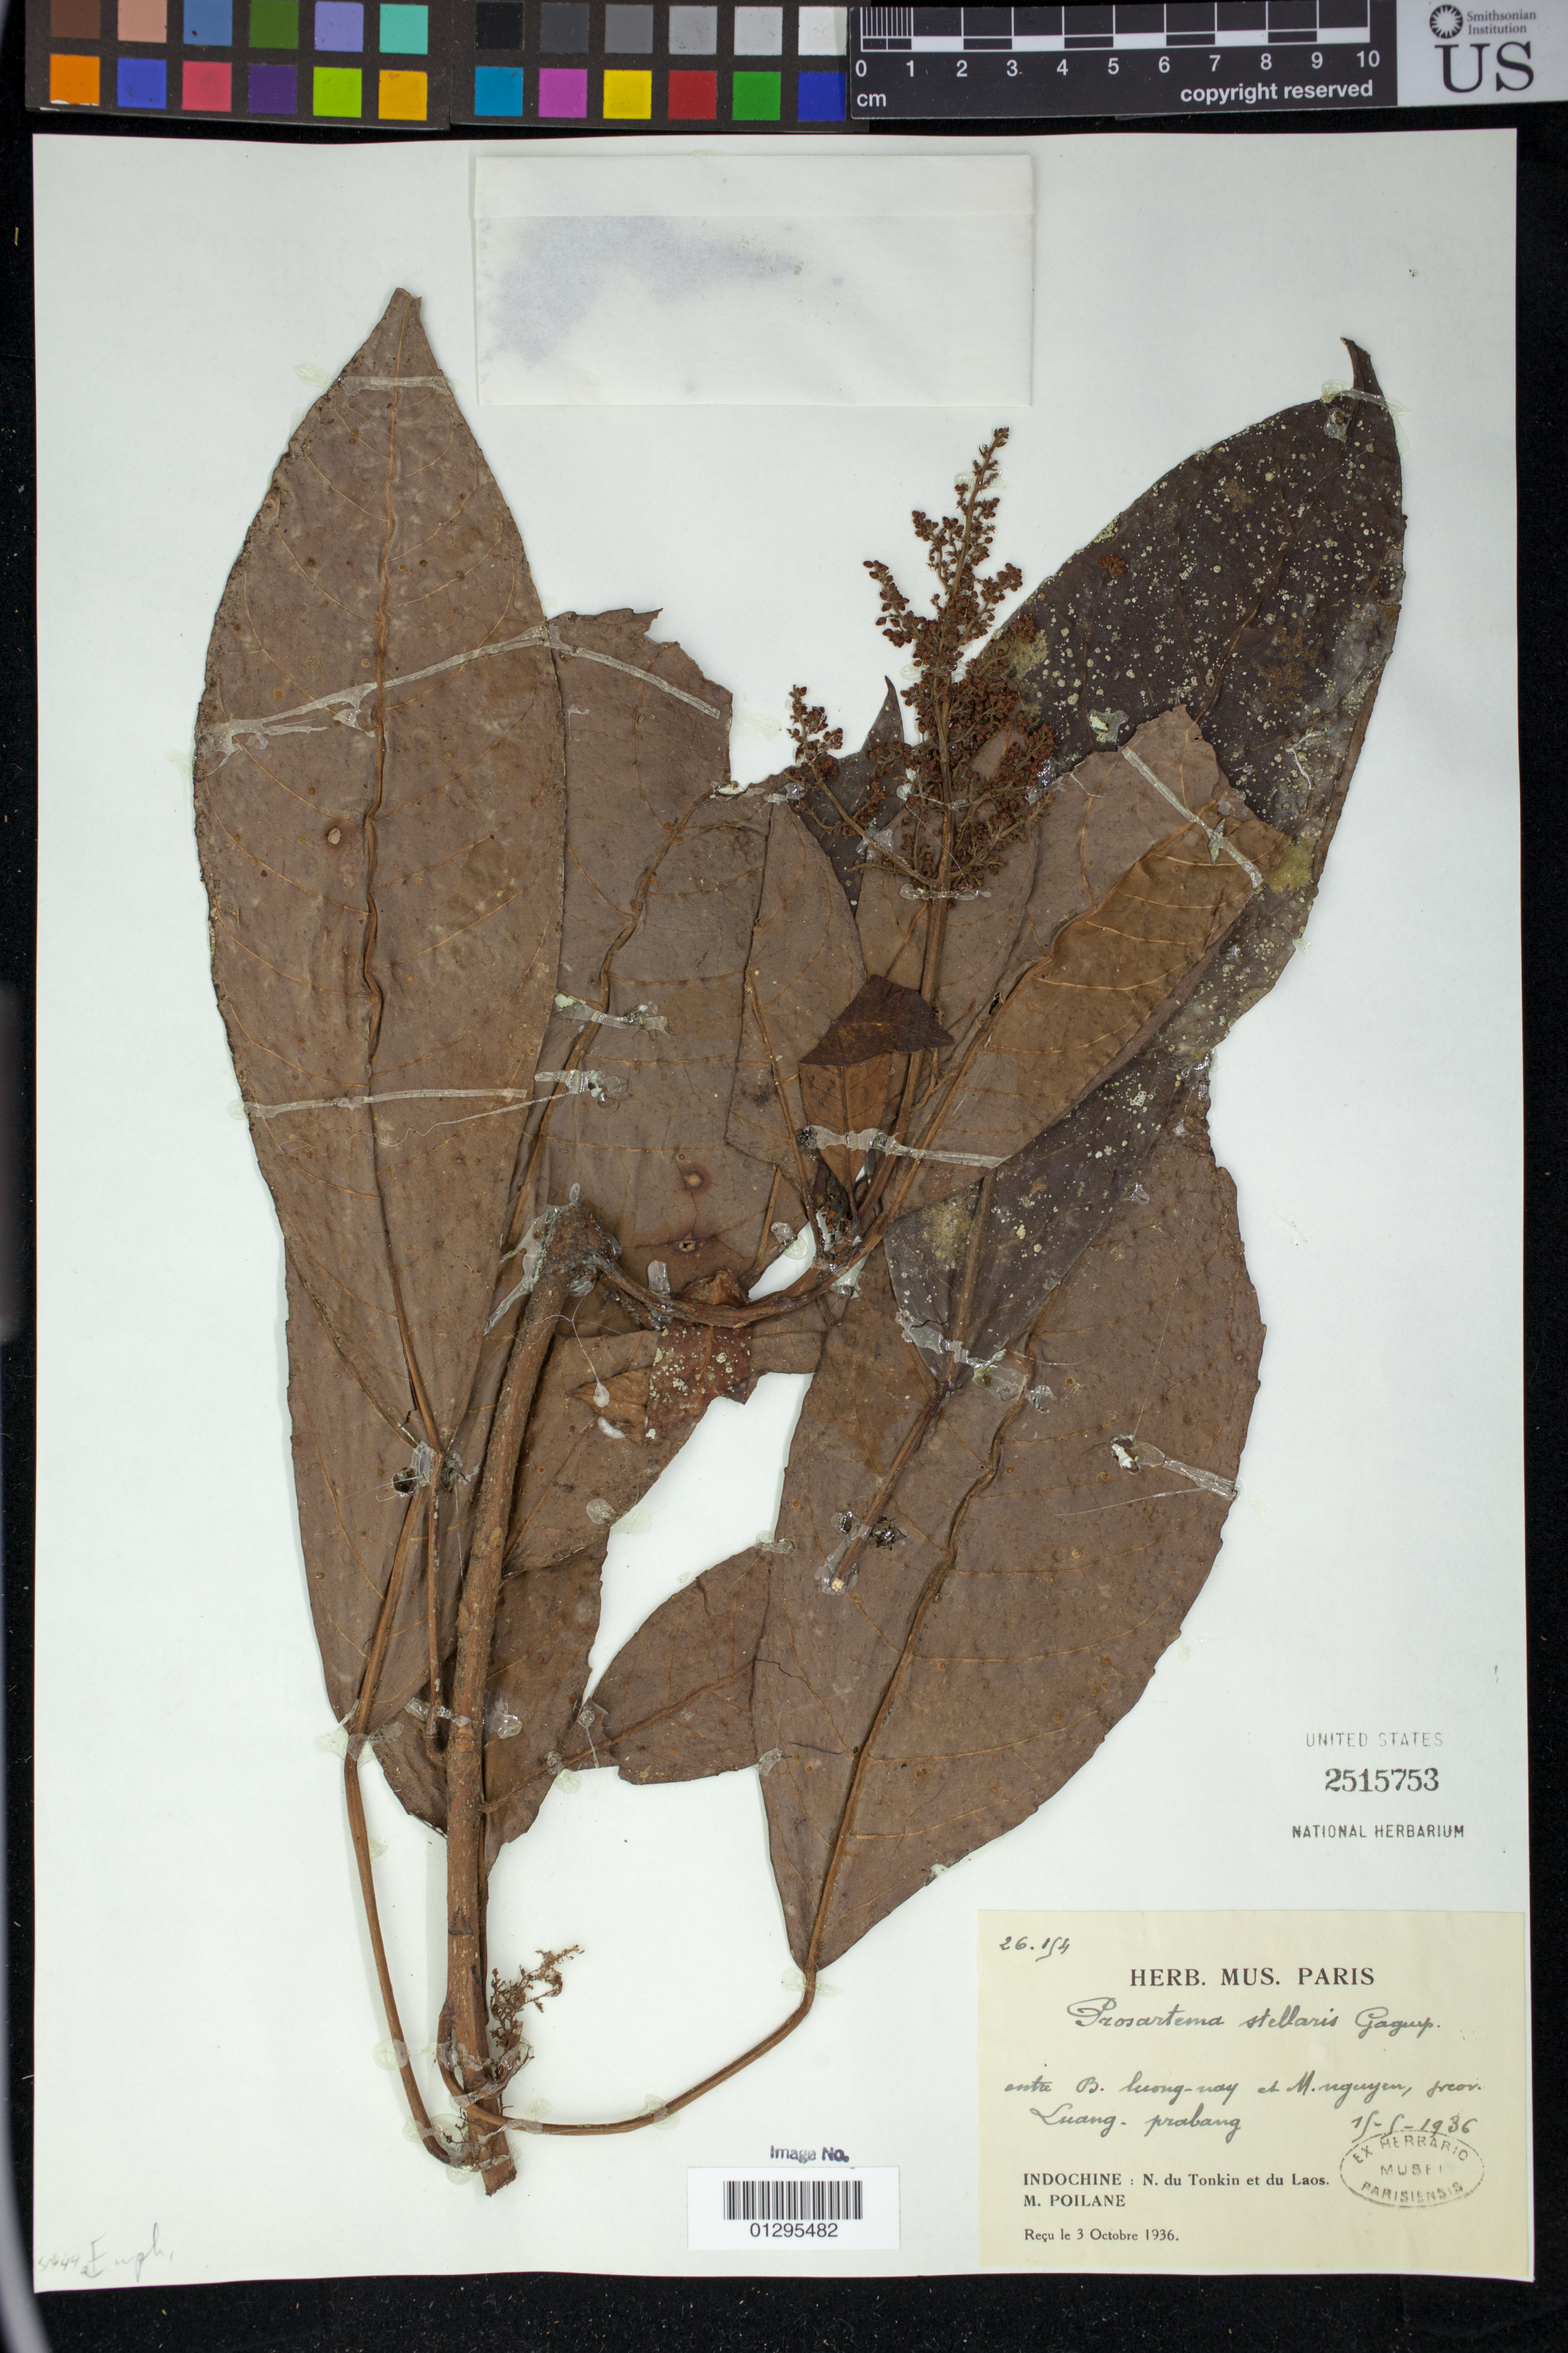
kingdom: Plantae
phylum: Tracheophyta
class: Magnoliopsida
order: Malpighiales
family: Euphorbiaceae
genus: Prosartema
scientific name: Prosartema stellaris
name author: Gagnep.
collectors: M. Poilane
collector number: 26154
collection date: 1936-10-03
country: Vietnam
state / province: Tonkin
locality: Entre B. luong-nay et M. nguyen, preor. Luang-prabang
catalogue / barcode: US 2515753